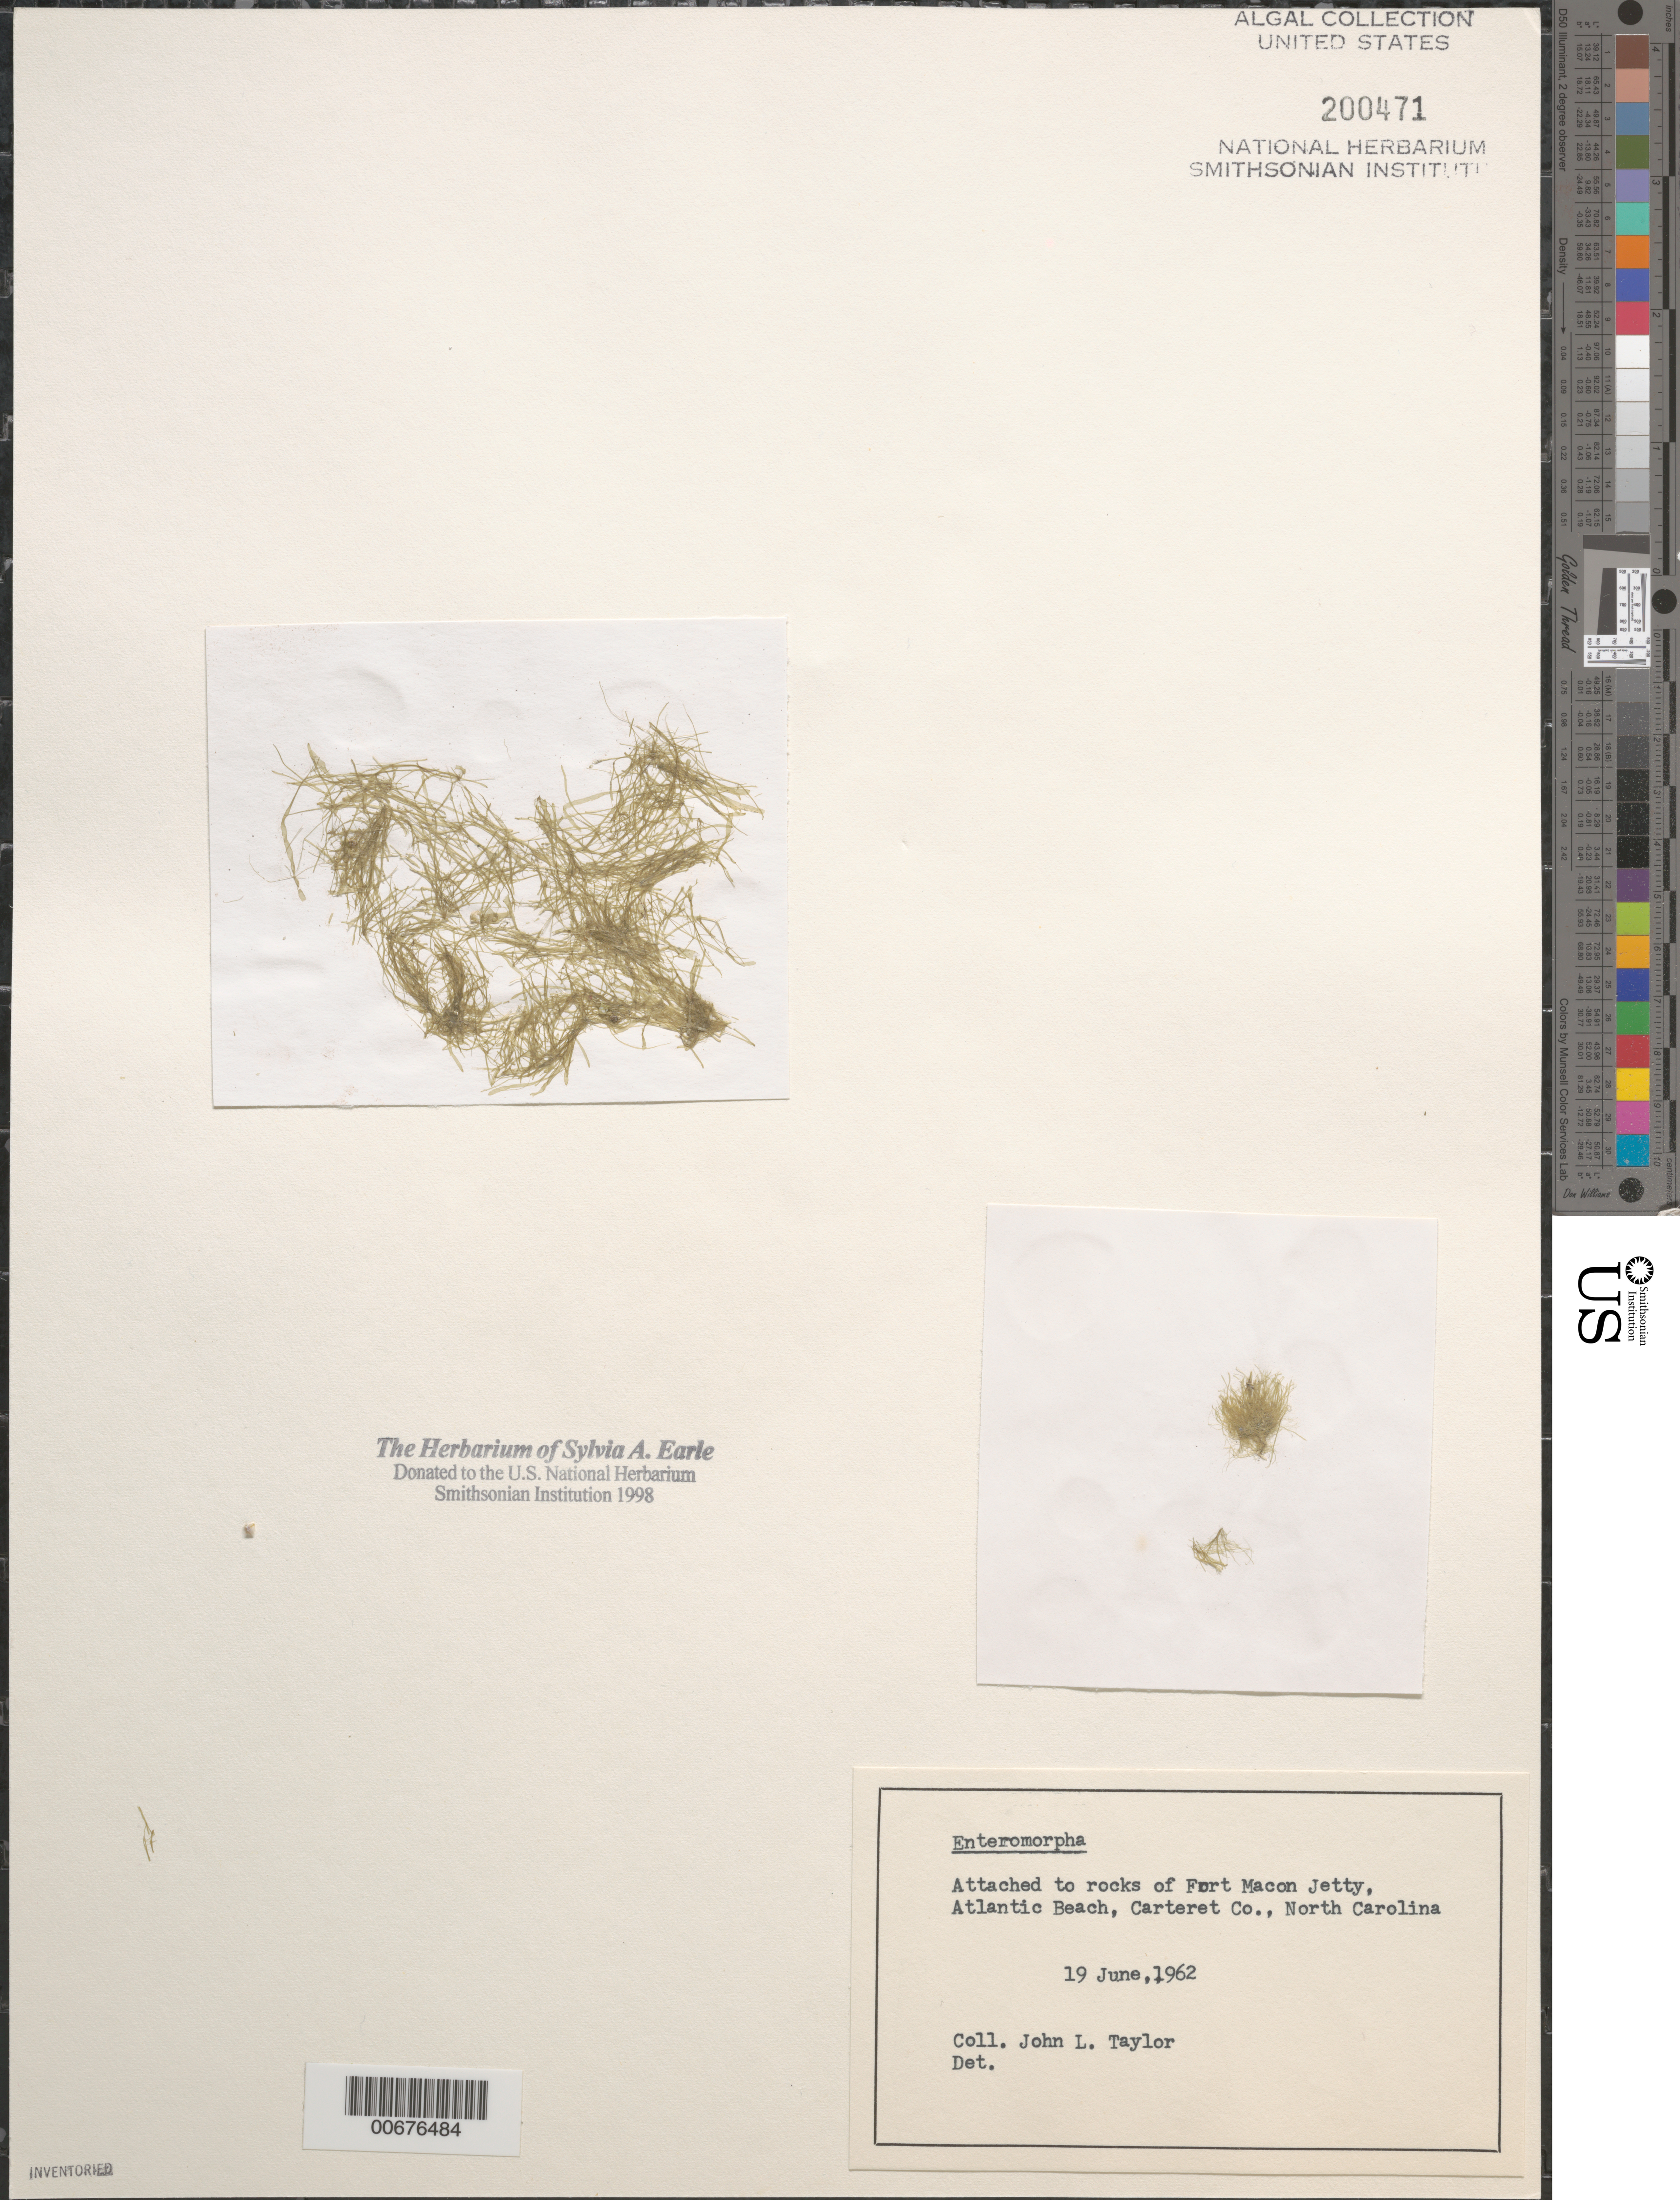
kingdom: Plantae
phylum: Chlorophyta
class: Ulvophyceae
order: Ulvales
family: Ulvaceae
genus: Ulva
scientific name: Ulva sp.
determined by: Algae name updating Project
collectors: J. L. Taylor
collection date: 1962-06-19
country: United States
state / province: North Carolina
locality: Attached to rocks of Fort Macon Jetty, Atlantic Beach, Carteret Co.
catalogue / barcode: US 200471